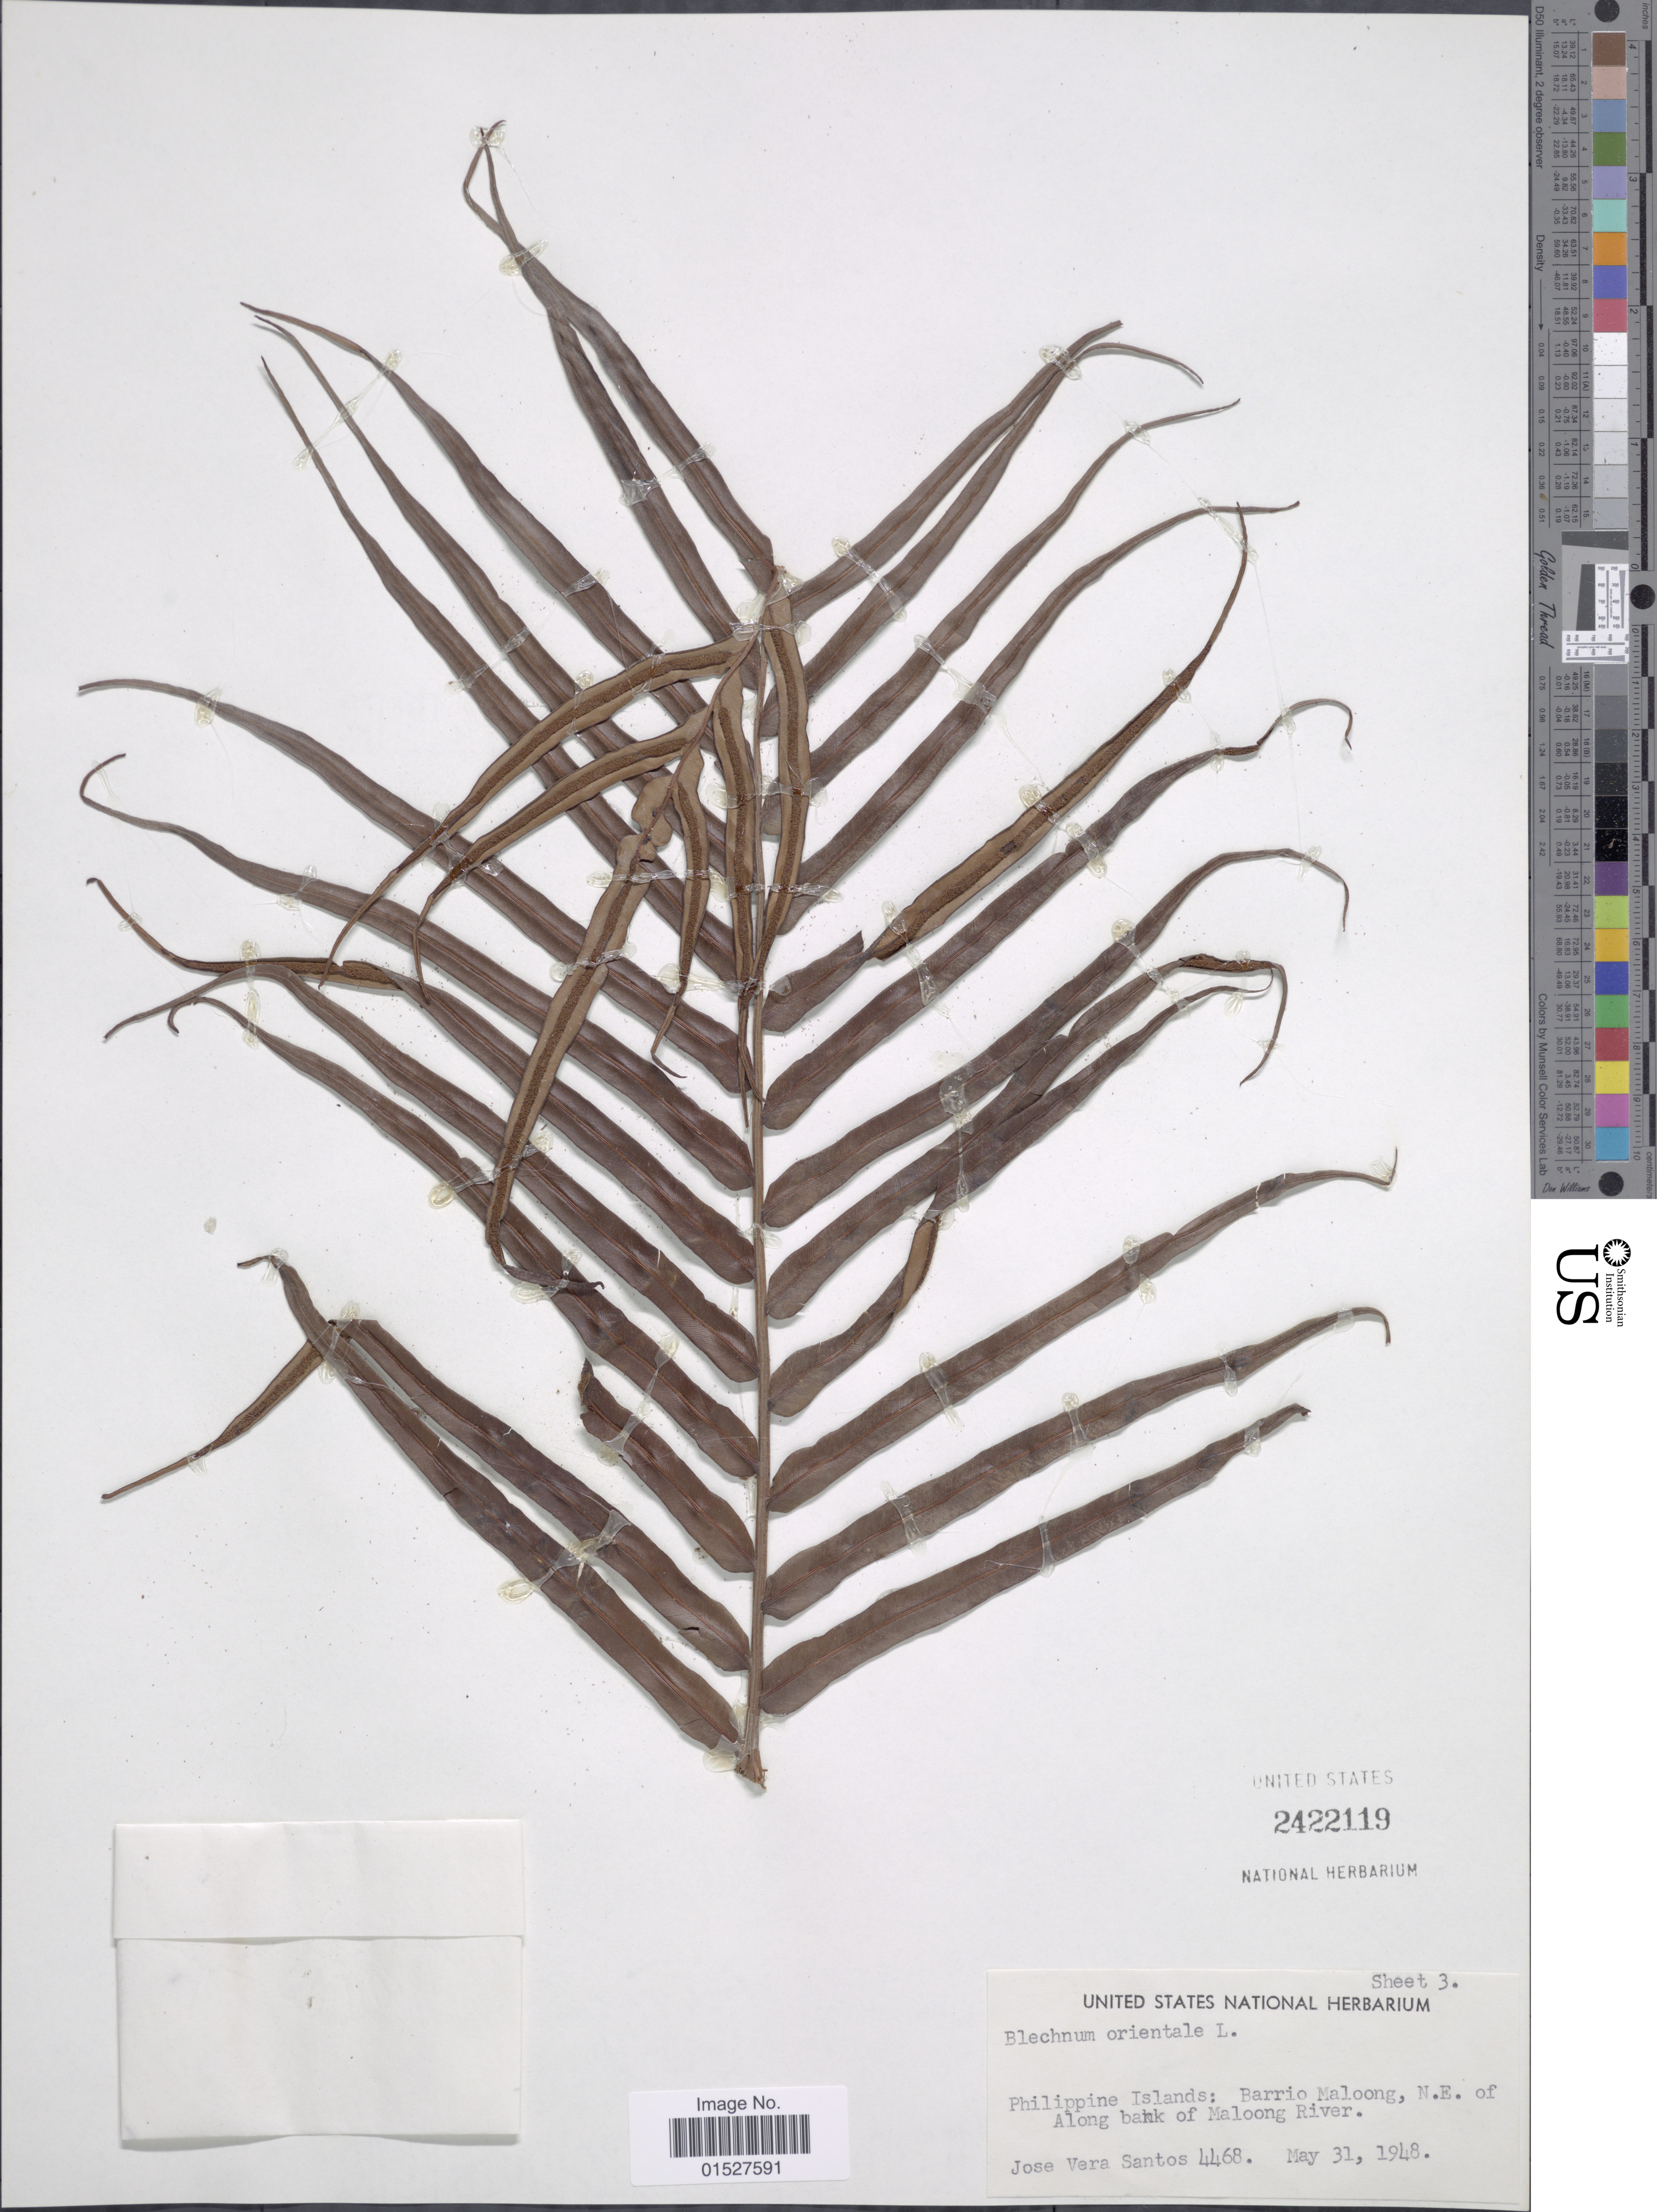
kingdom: Plantae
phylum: Tracheophyta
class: Polypodiopsida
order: Polypodiales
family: Blechnaceae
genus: Blechnum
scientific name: Blechnum orientale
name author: L.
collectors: J. Vera Santos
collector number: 4468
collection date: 1948-05-31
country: Philippines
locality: Philippine Islands: Barrio Maloong, N.E. of along bank of Maloong River.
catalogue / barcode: US 2422119